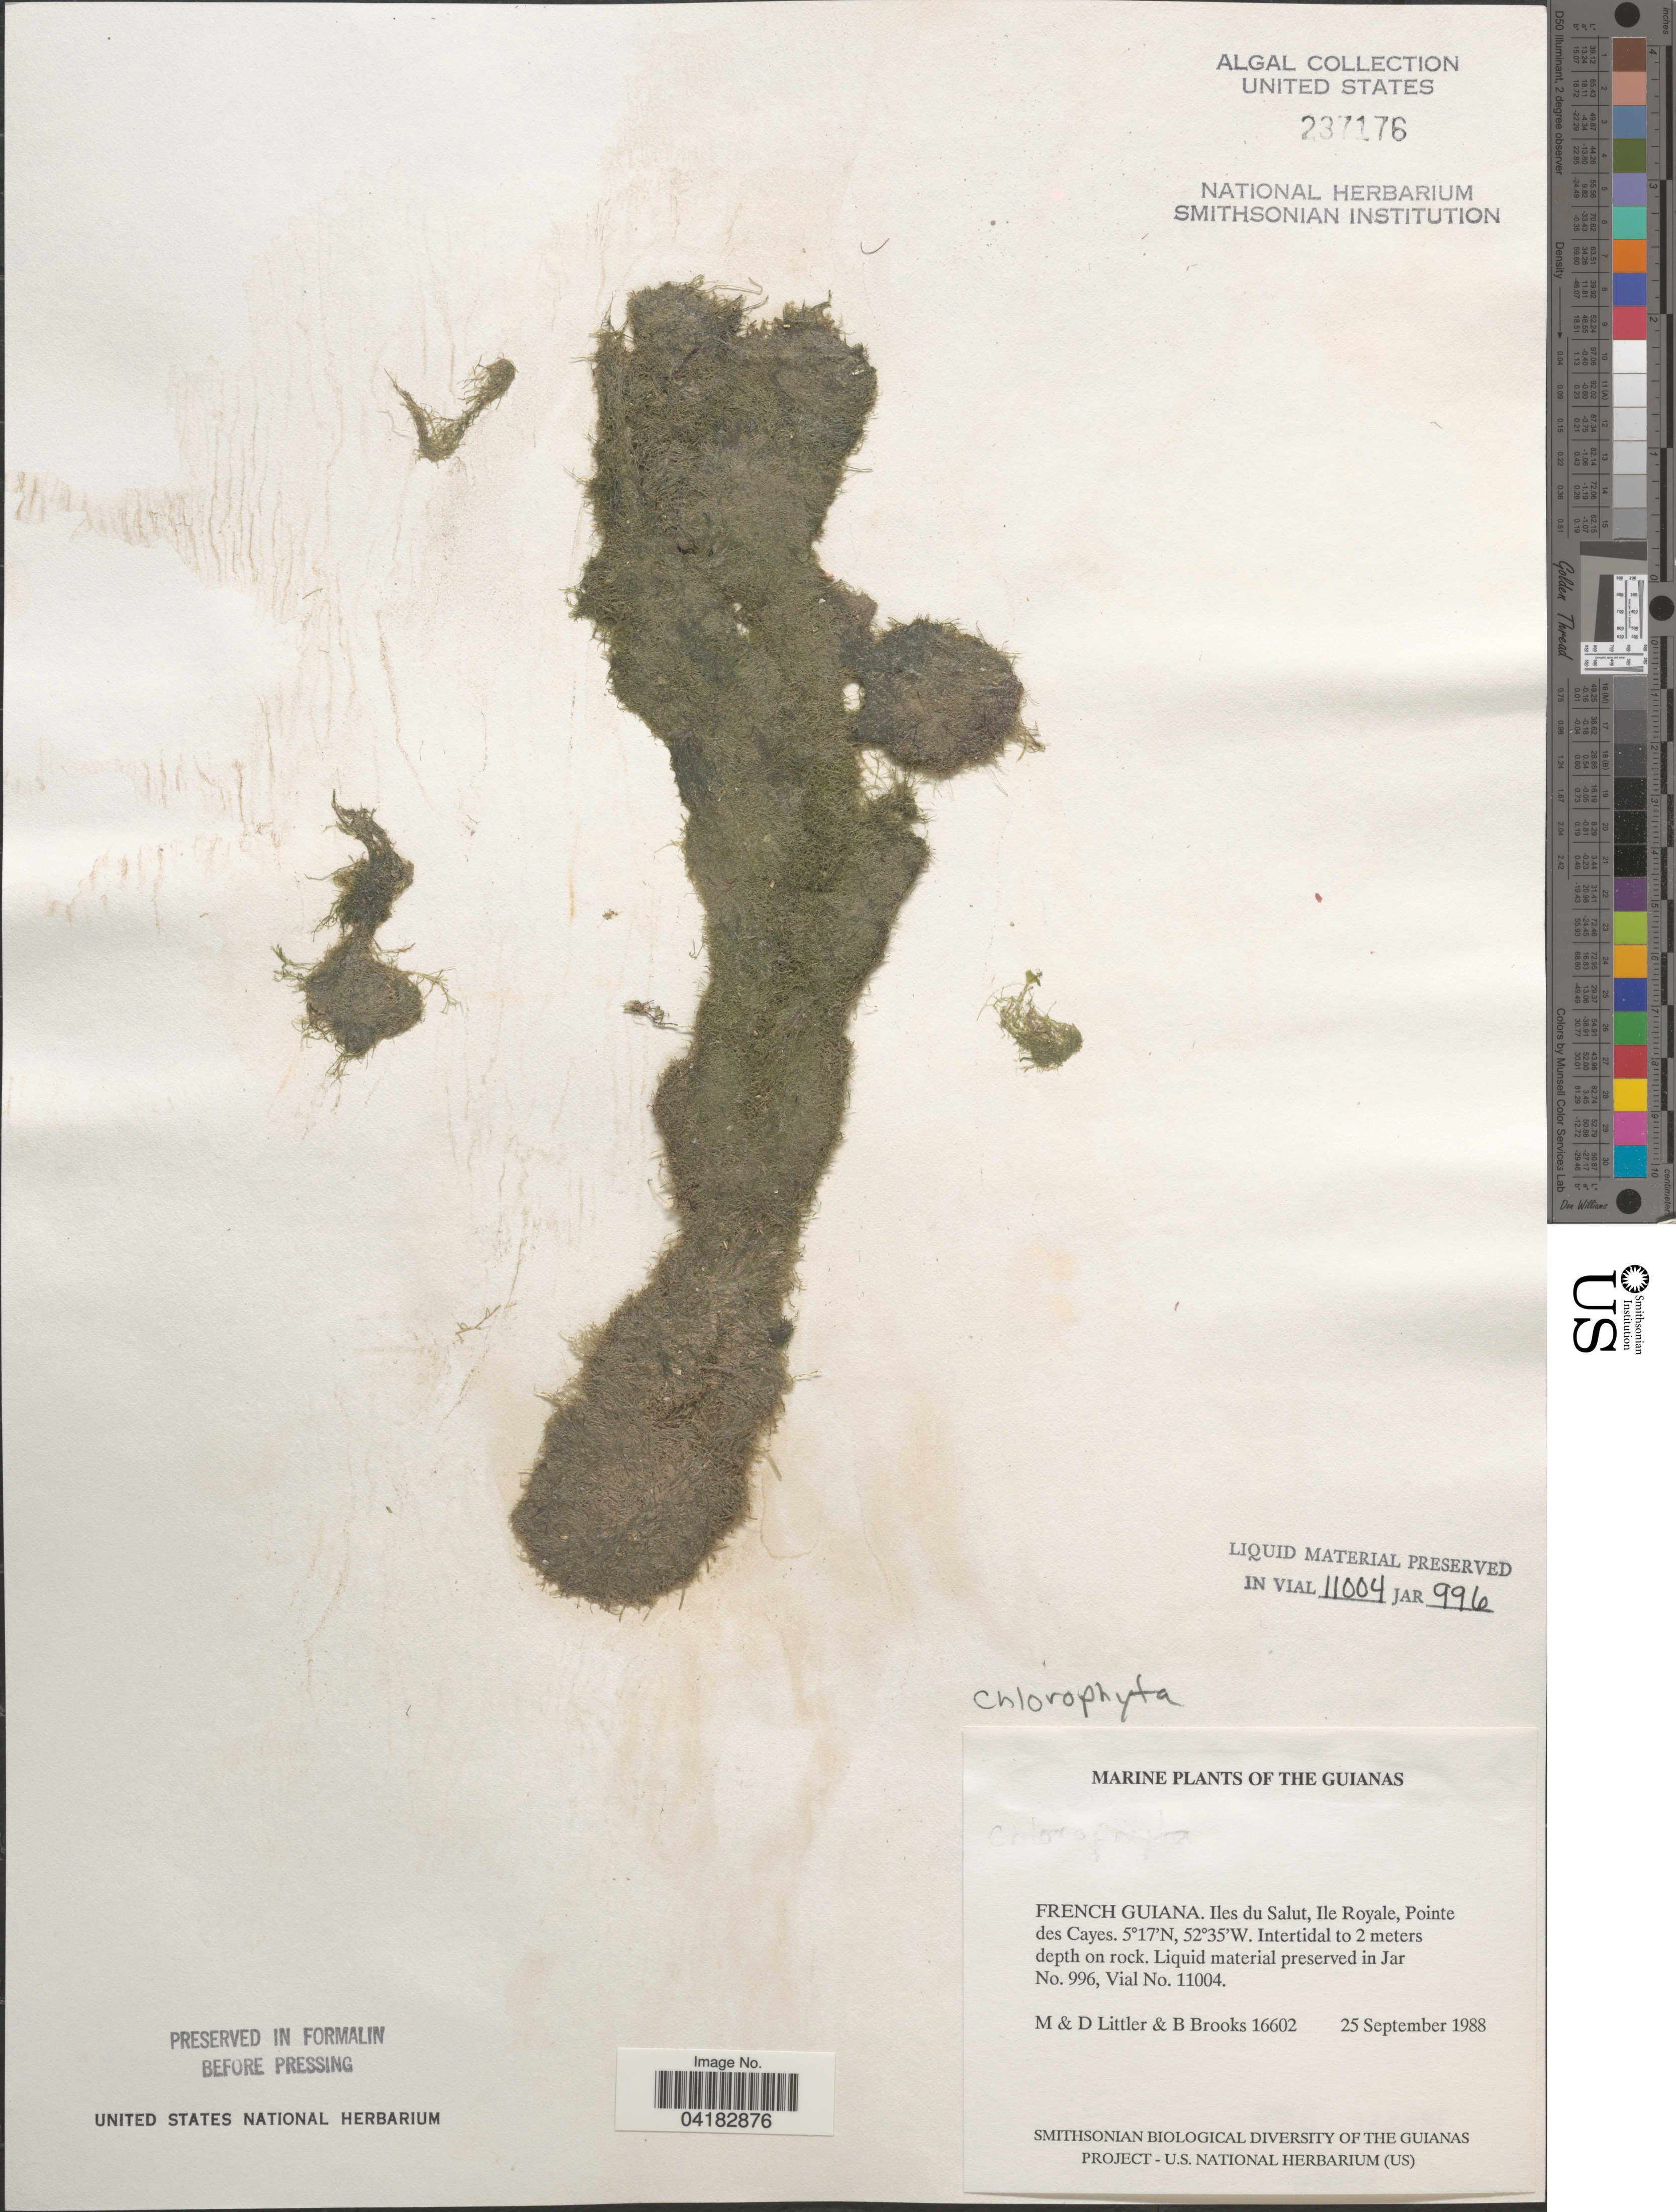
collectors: M. Littler, D. S. Littler & B. Brooks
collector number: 16602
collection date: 1988-09-25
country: French Guiana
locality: Guianas. Iles du Salut, Ile Royale, Pointe des Cayes.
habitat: Intertidal to 2 meters depth on rock.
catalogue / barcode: US 237176